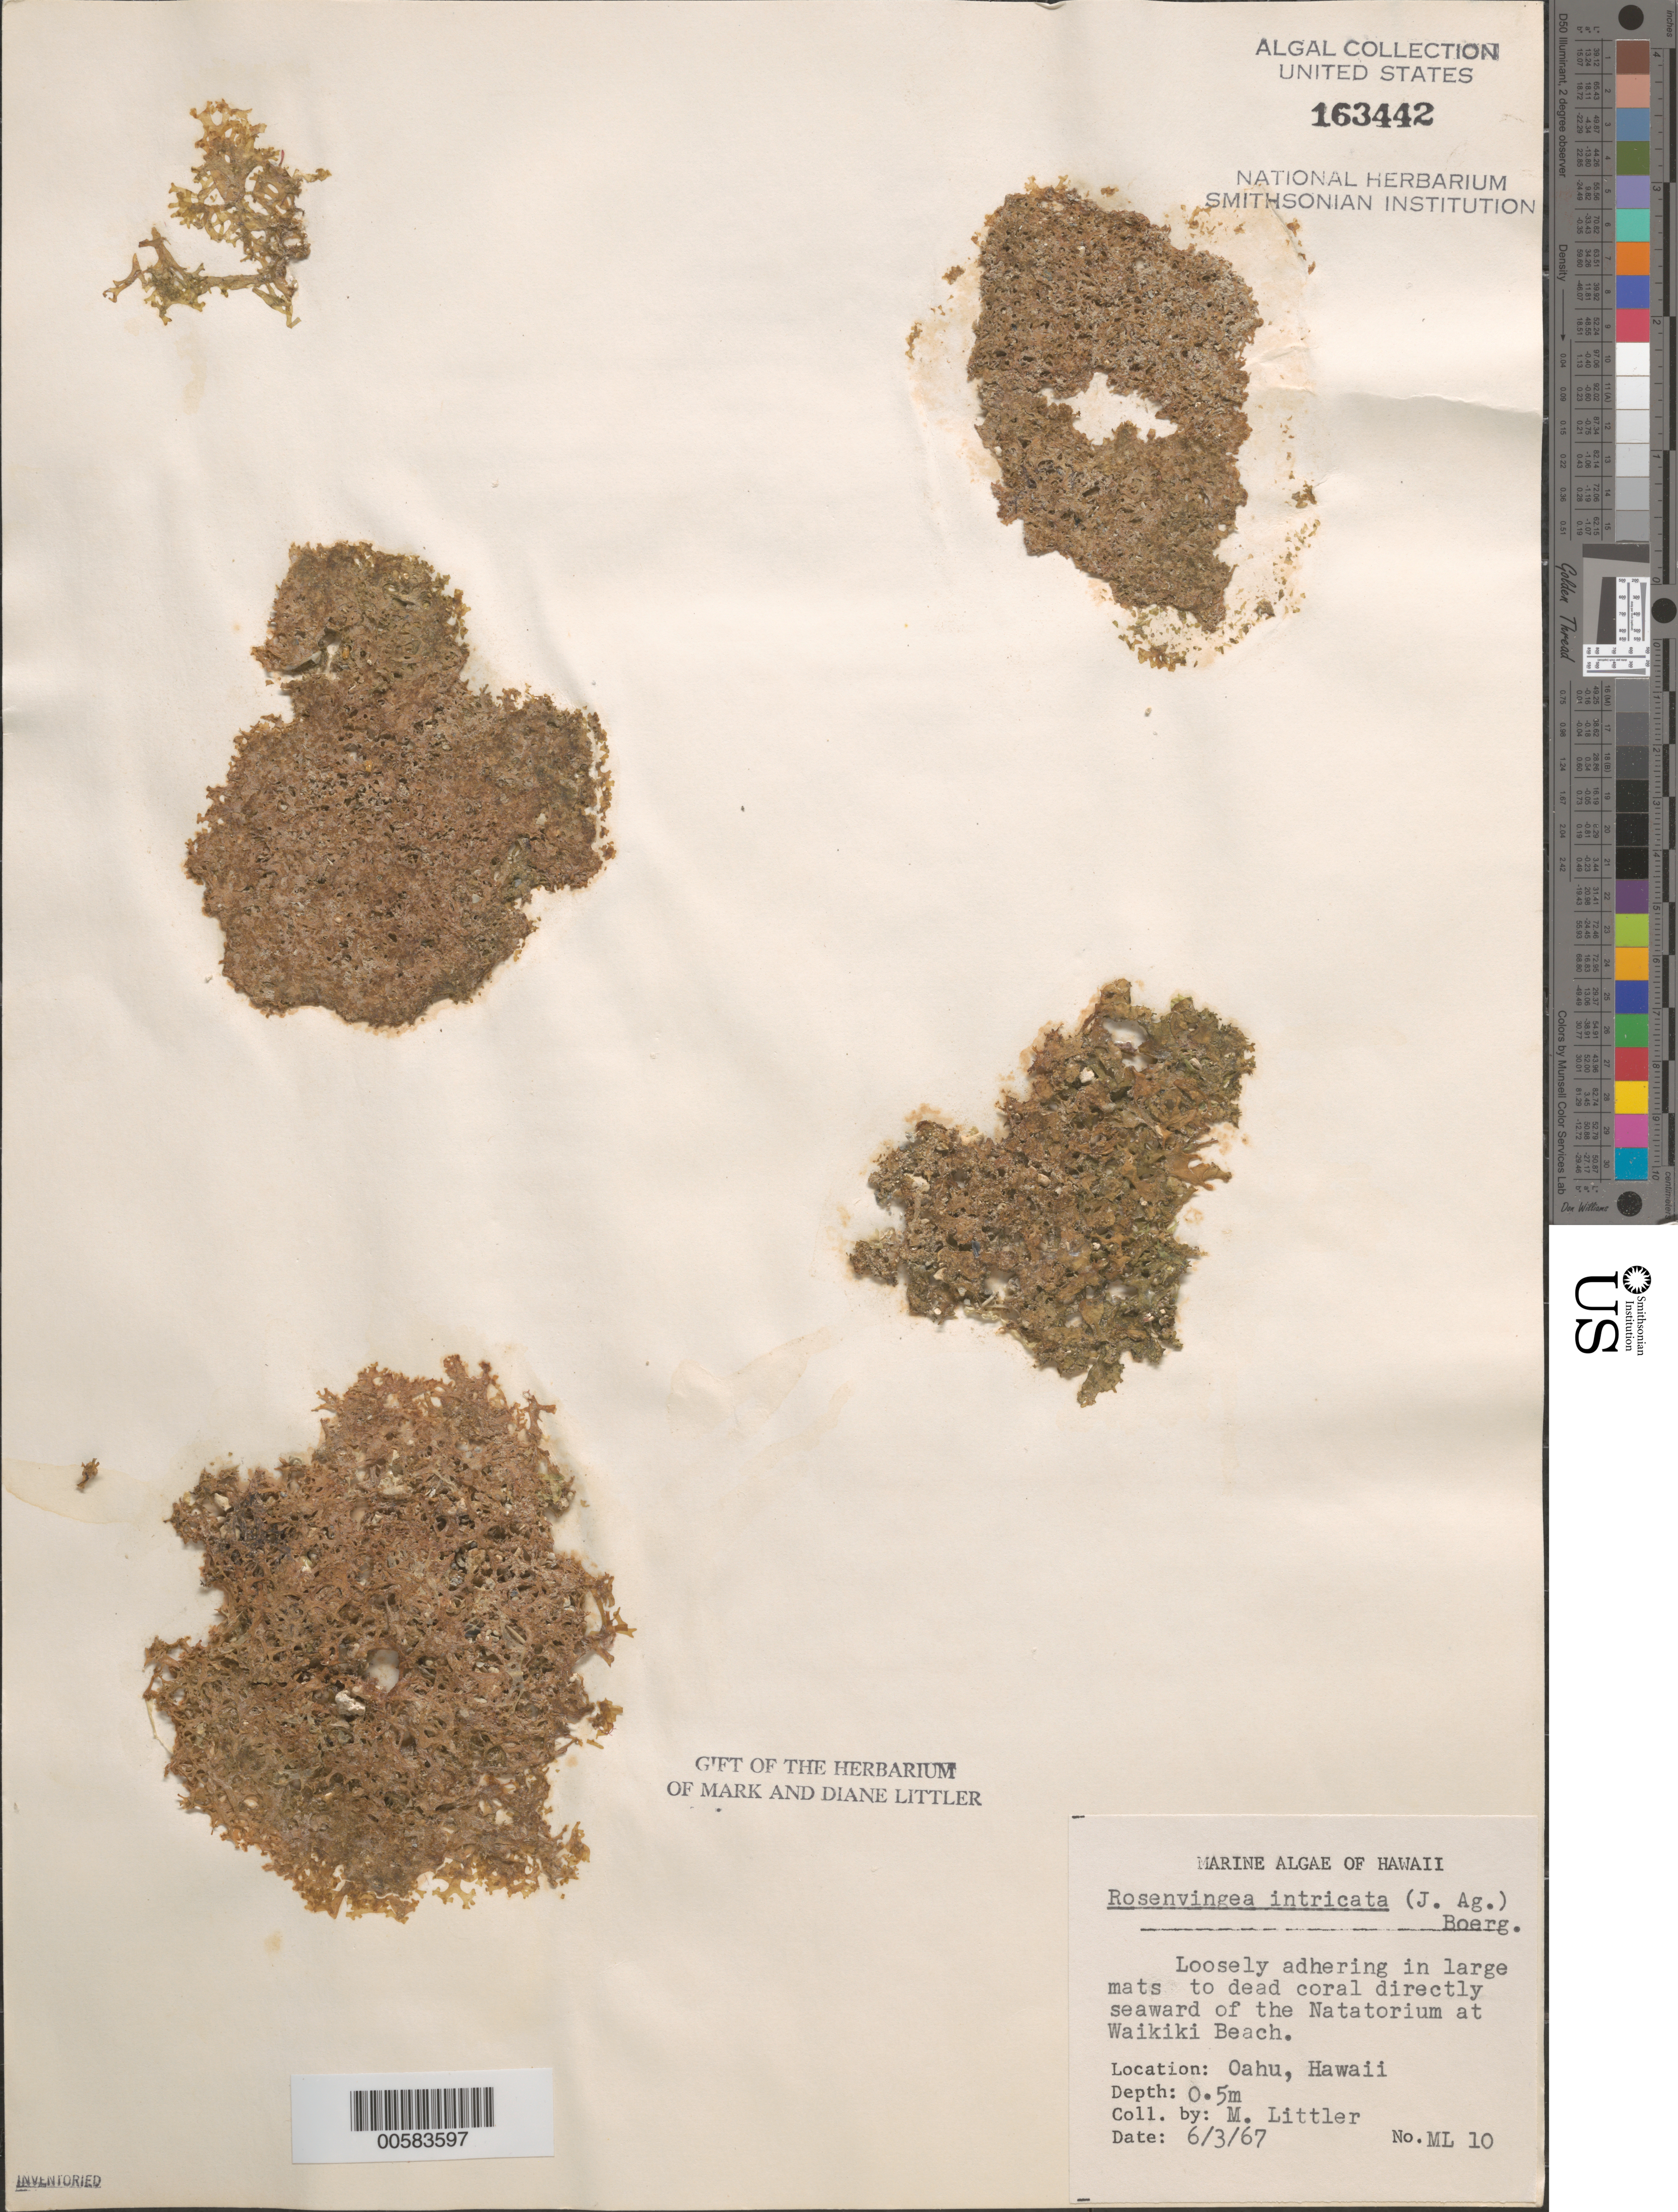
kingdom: Chromista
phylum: Ochrophyta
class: Phaeophyceae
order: Scytosiphonales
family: Scytosiphonaceae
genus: Rosenvingea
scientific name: Rosenvingea endiviifolia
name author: (Martius) M.J. Wynne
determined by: Algae name updating Project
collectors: M. M. Littler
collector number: ML 10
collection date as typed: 03 Jun 1967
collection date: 1967-06-03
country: United States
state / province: Hawaii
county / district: Honolulu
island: Oahu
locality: Waikiki Beach near Natatorium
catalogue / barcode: US 163442